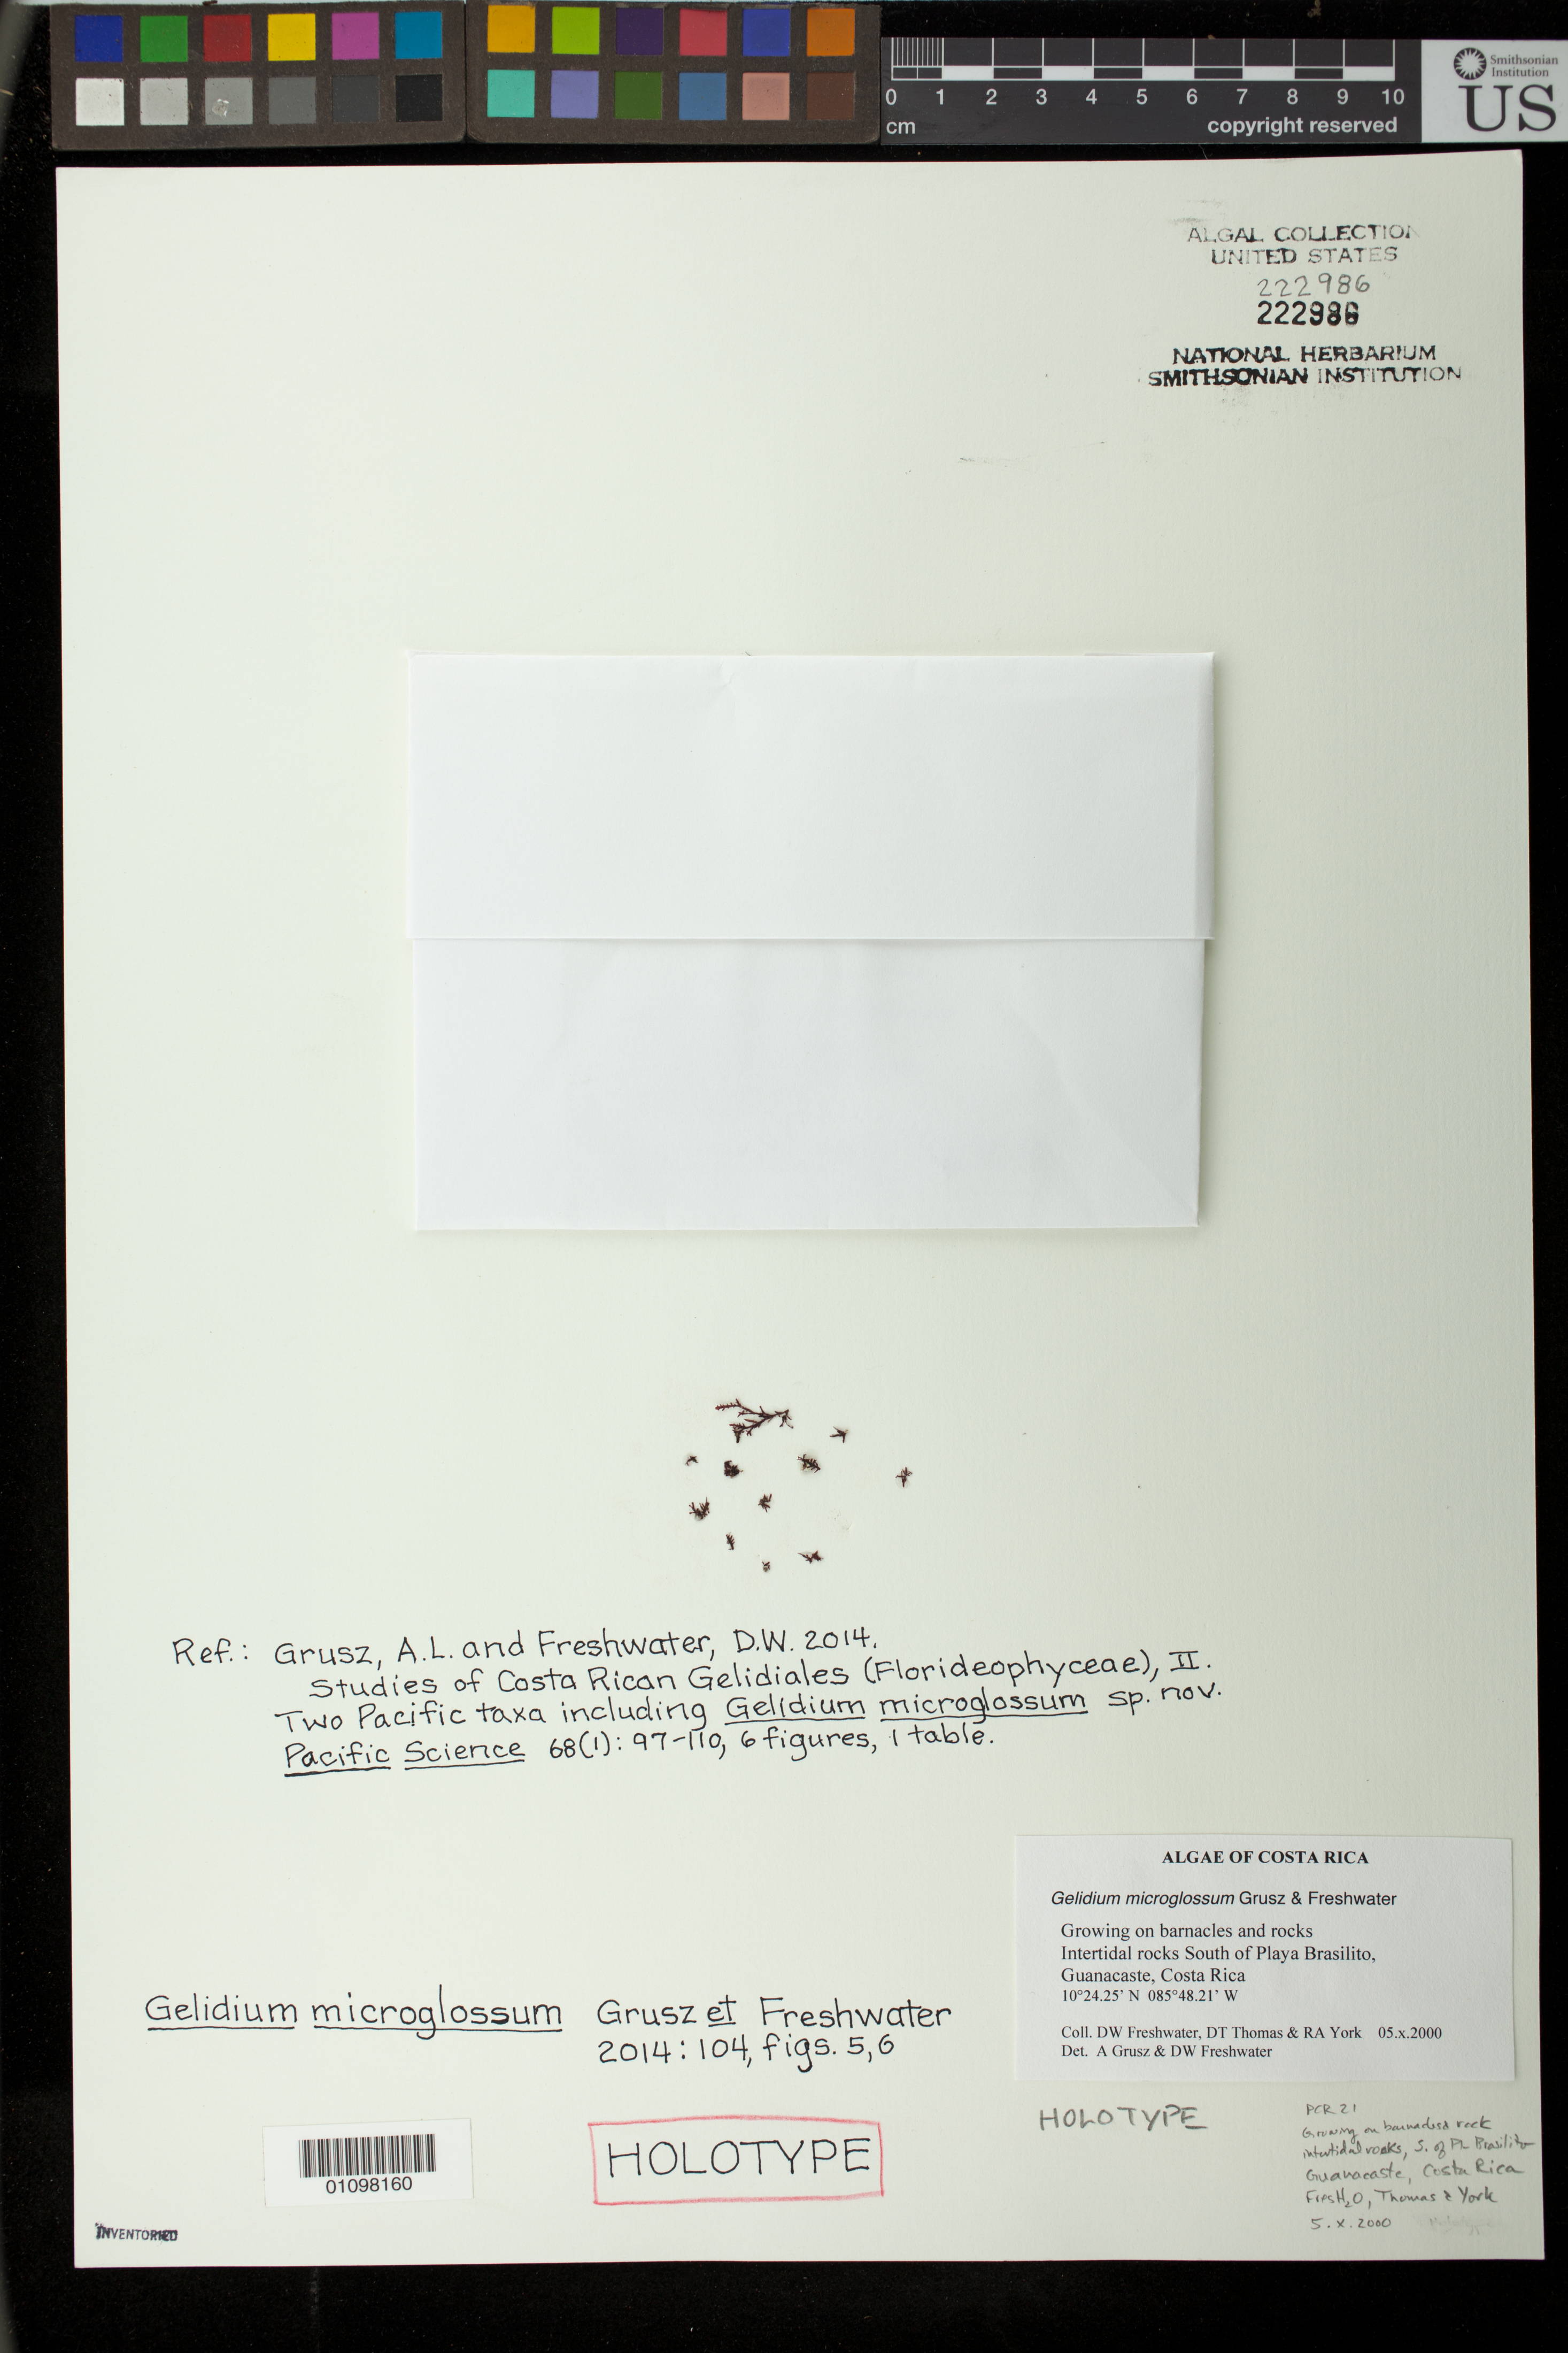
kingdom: Plantae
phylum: Rhodophyta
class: Florideophyceae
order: Gelidiales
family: Gelidiaceae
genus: Gelidium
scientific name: Gelidium microglossum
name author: Grusz & Freshwater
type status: Holotype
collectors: D. Freshwater, D. Thomas & R. York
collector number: PCR 21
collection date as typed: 05 Oct 2000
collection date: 2000-10-05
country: Costa Rica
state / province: Guanacaste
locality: Intertidal rocks south of Playa Brasilito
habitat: Growing on barnacles and intertidal rocks.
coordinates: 10°24.25'N, 085°48.21'W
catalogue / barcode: US 222986